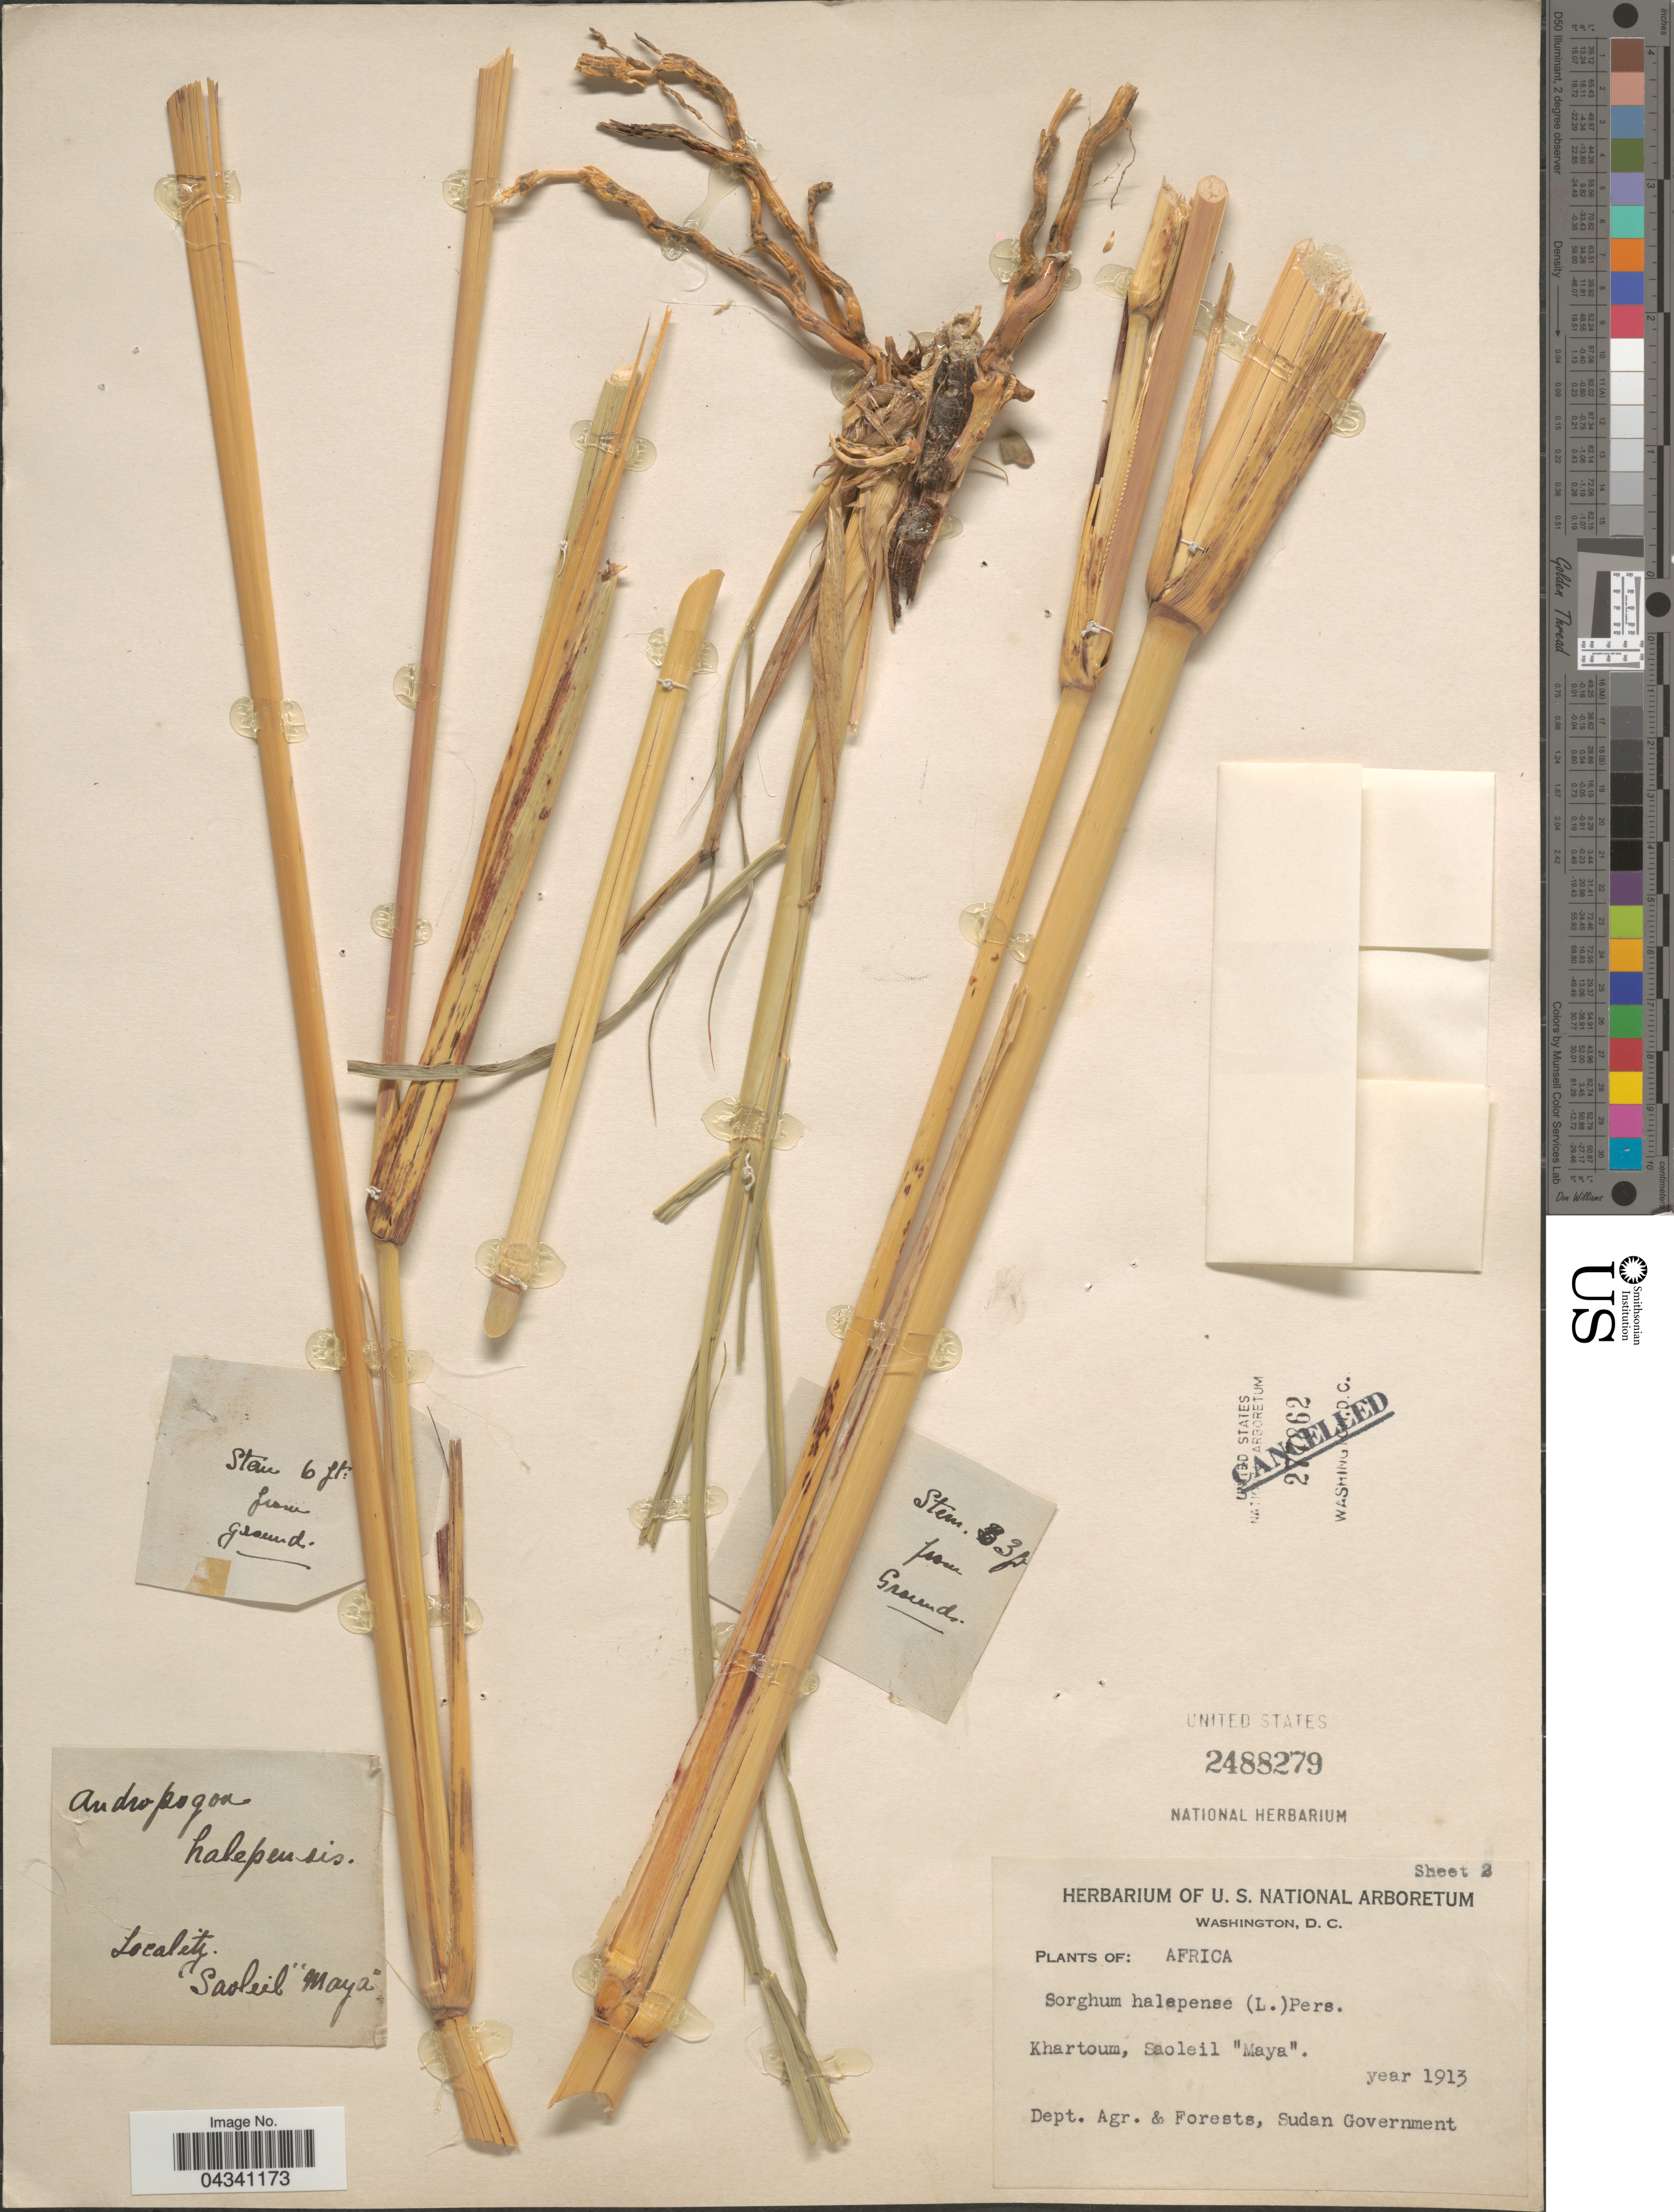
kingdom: Plantae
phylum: Tracheophyta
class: Liliopsida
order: Poales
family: Poaceae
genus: Sorghum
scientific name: Sorghum halepense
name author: (L.) Pers.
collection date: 1913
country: Sudan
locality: Africa. Khartoum, Saoleil "Maya".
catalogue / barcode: US 2488279